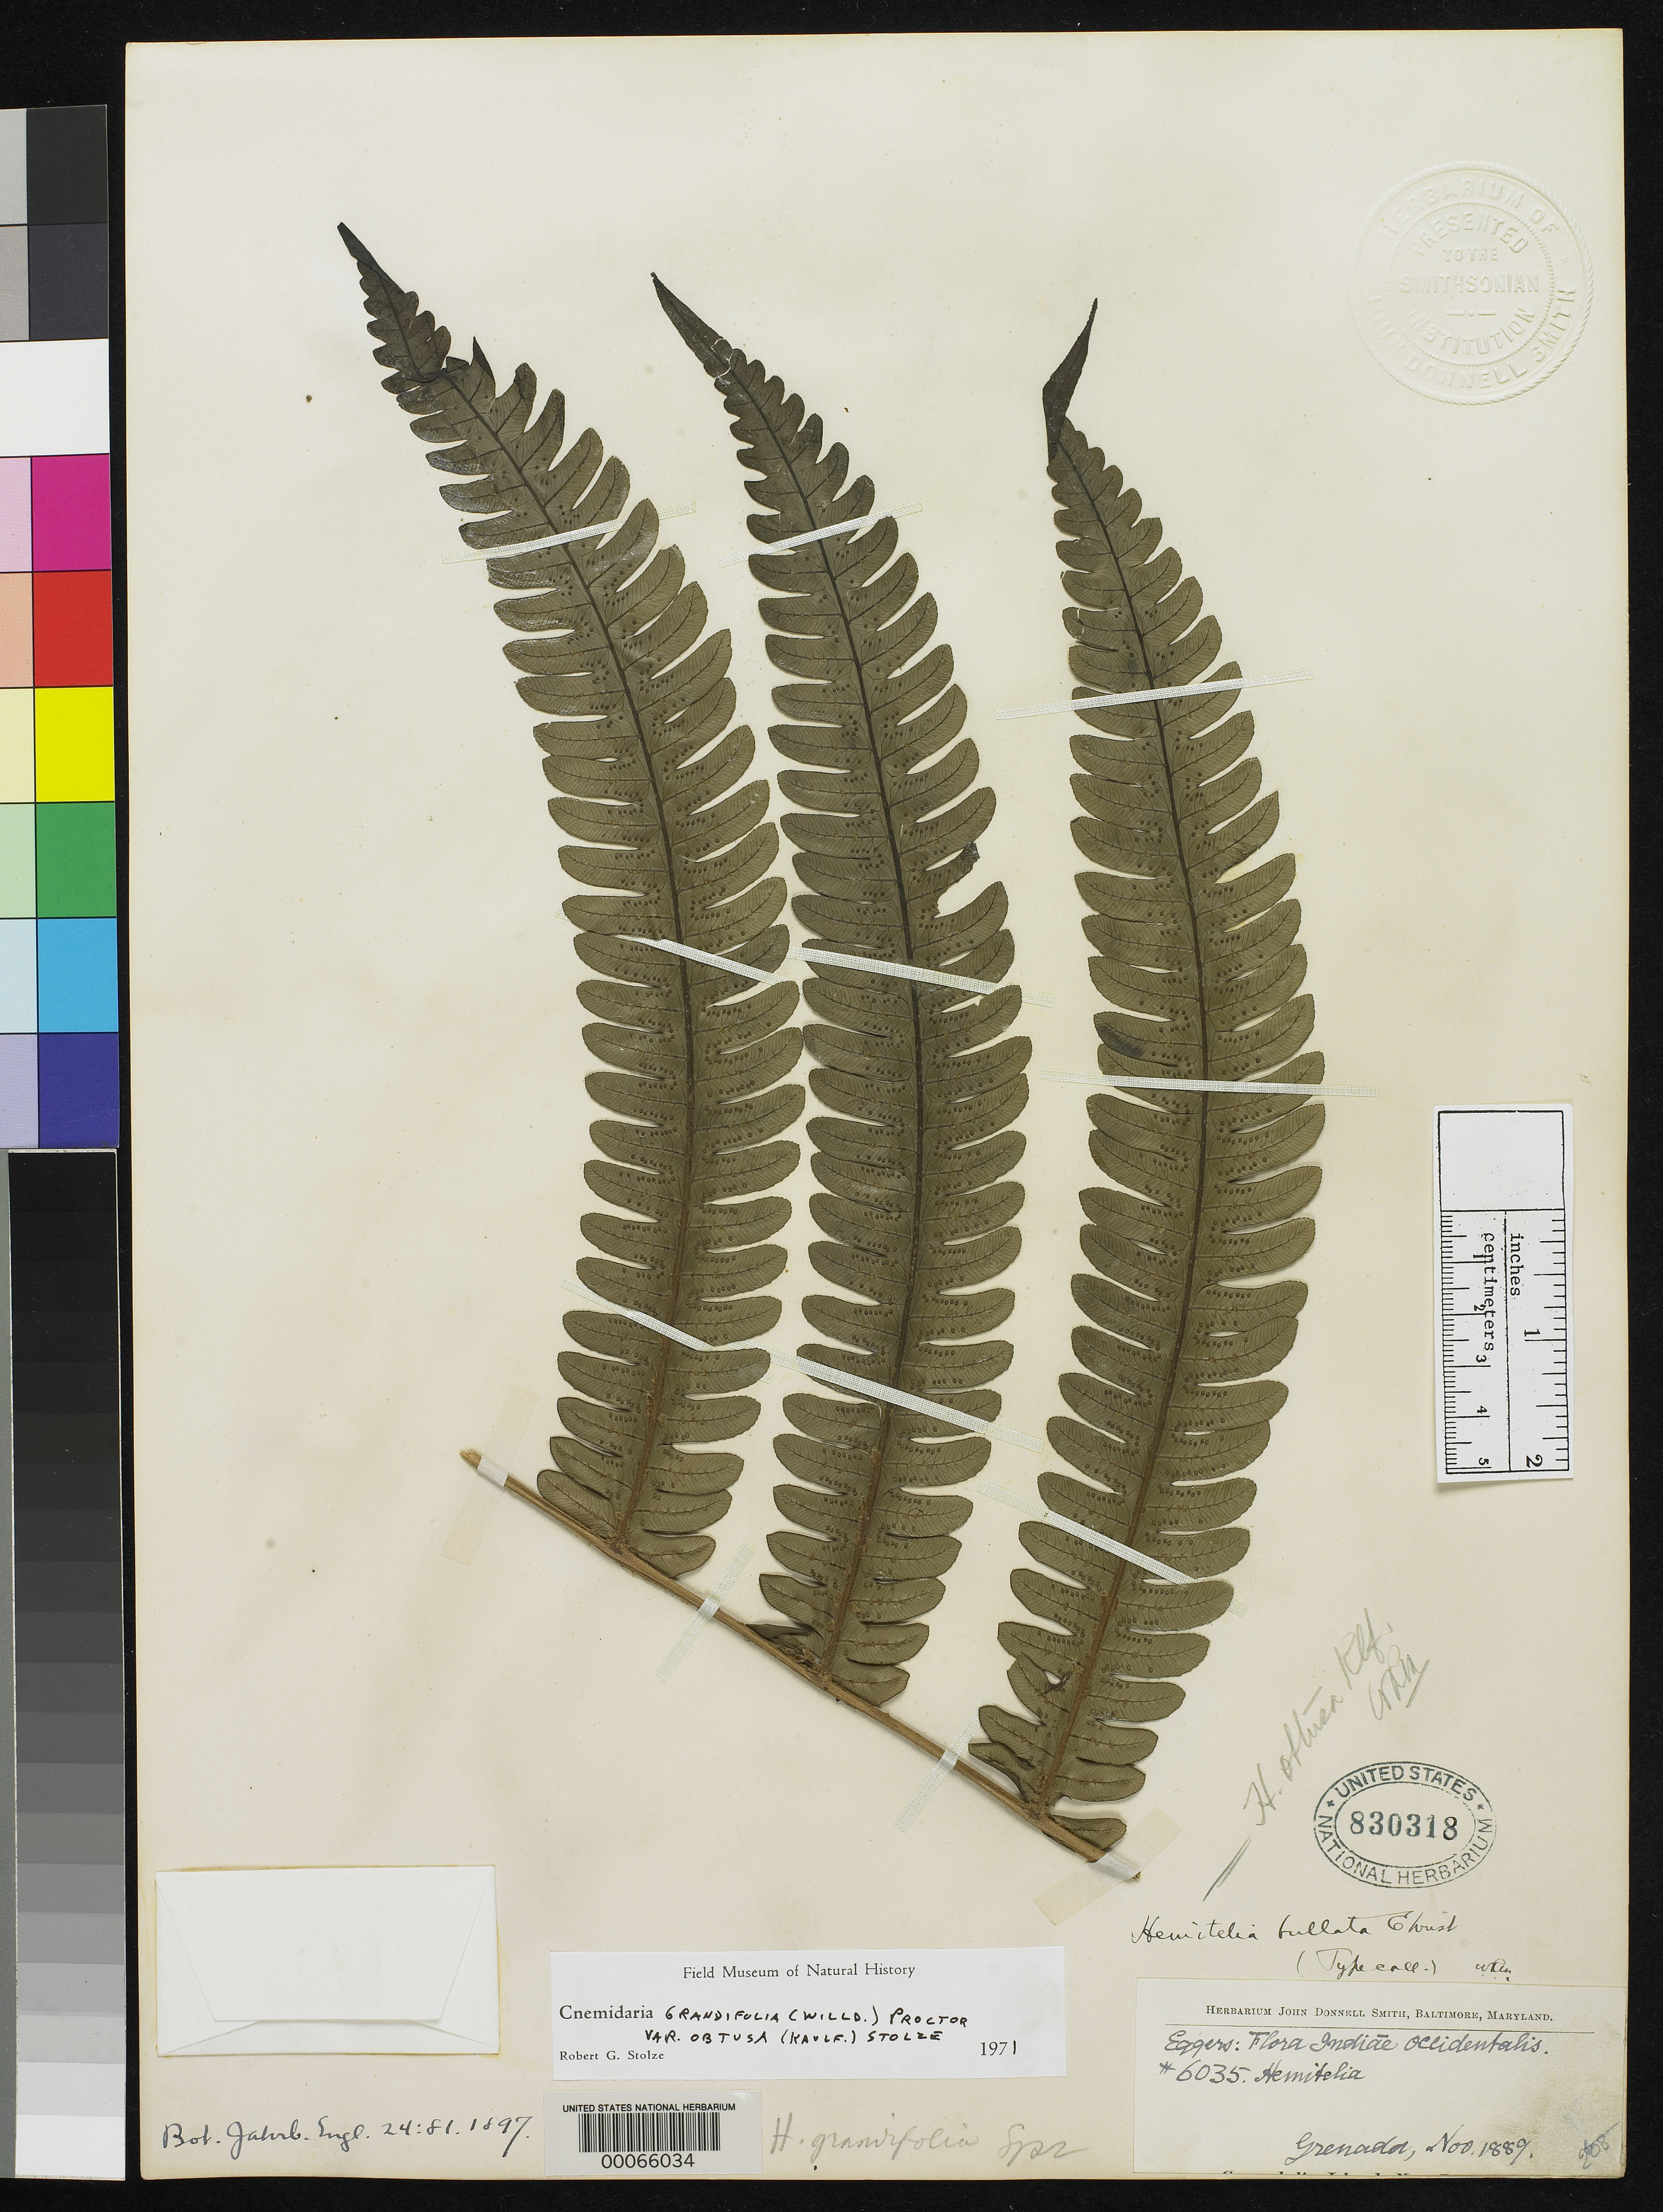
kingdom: Plantae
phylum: Tracheophyta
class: Polypodiopsida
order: Cyatheales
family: Cyatheaceae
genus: Hemitelia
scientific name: Hemitelia bullata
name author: Christ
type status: Type Collection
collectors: H. F. A. von Eggers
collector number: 6035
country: Grenada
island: Windward Is.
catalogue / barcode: US 830318